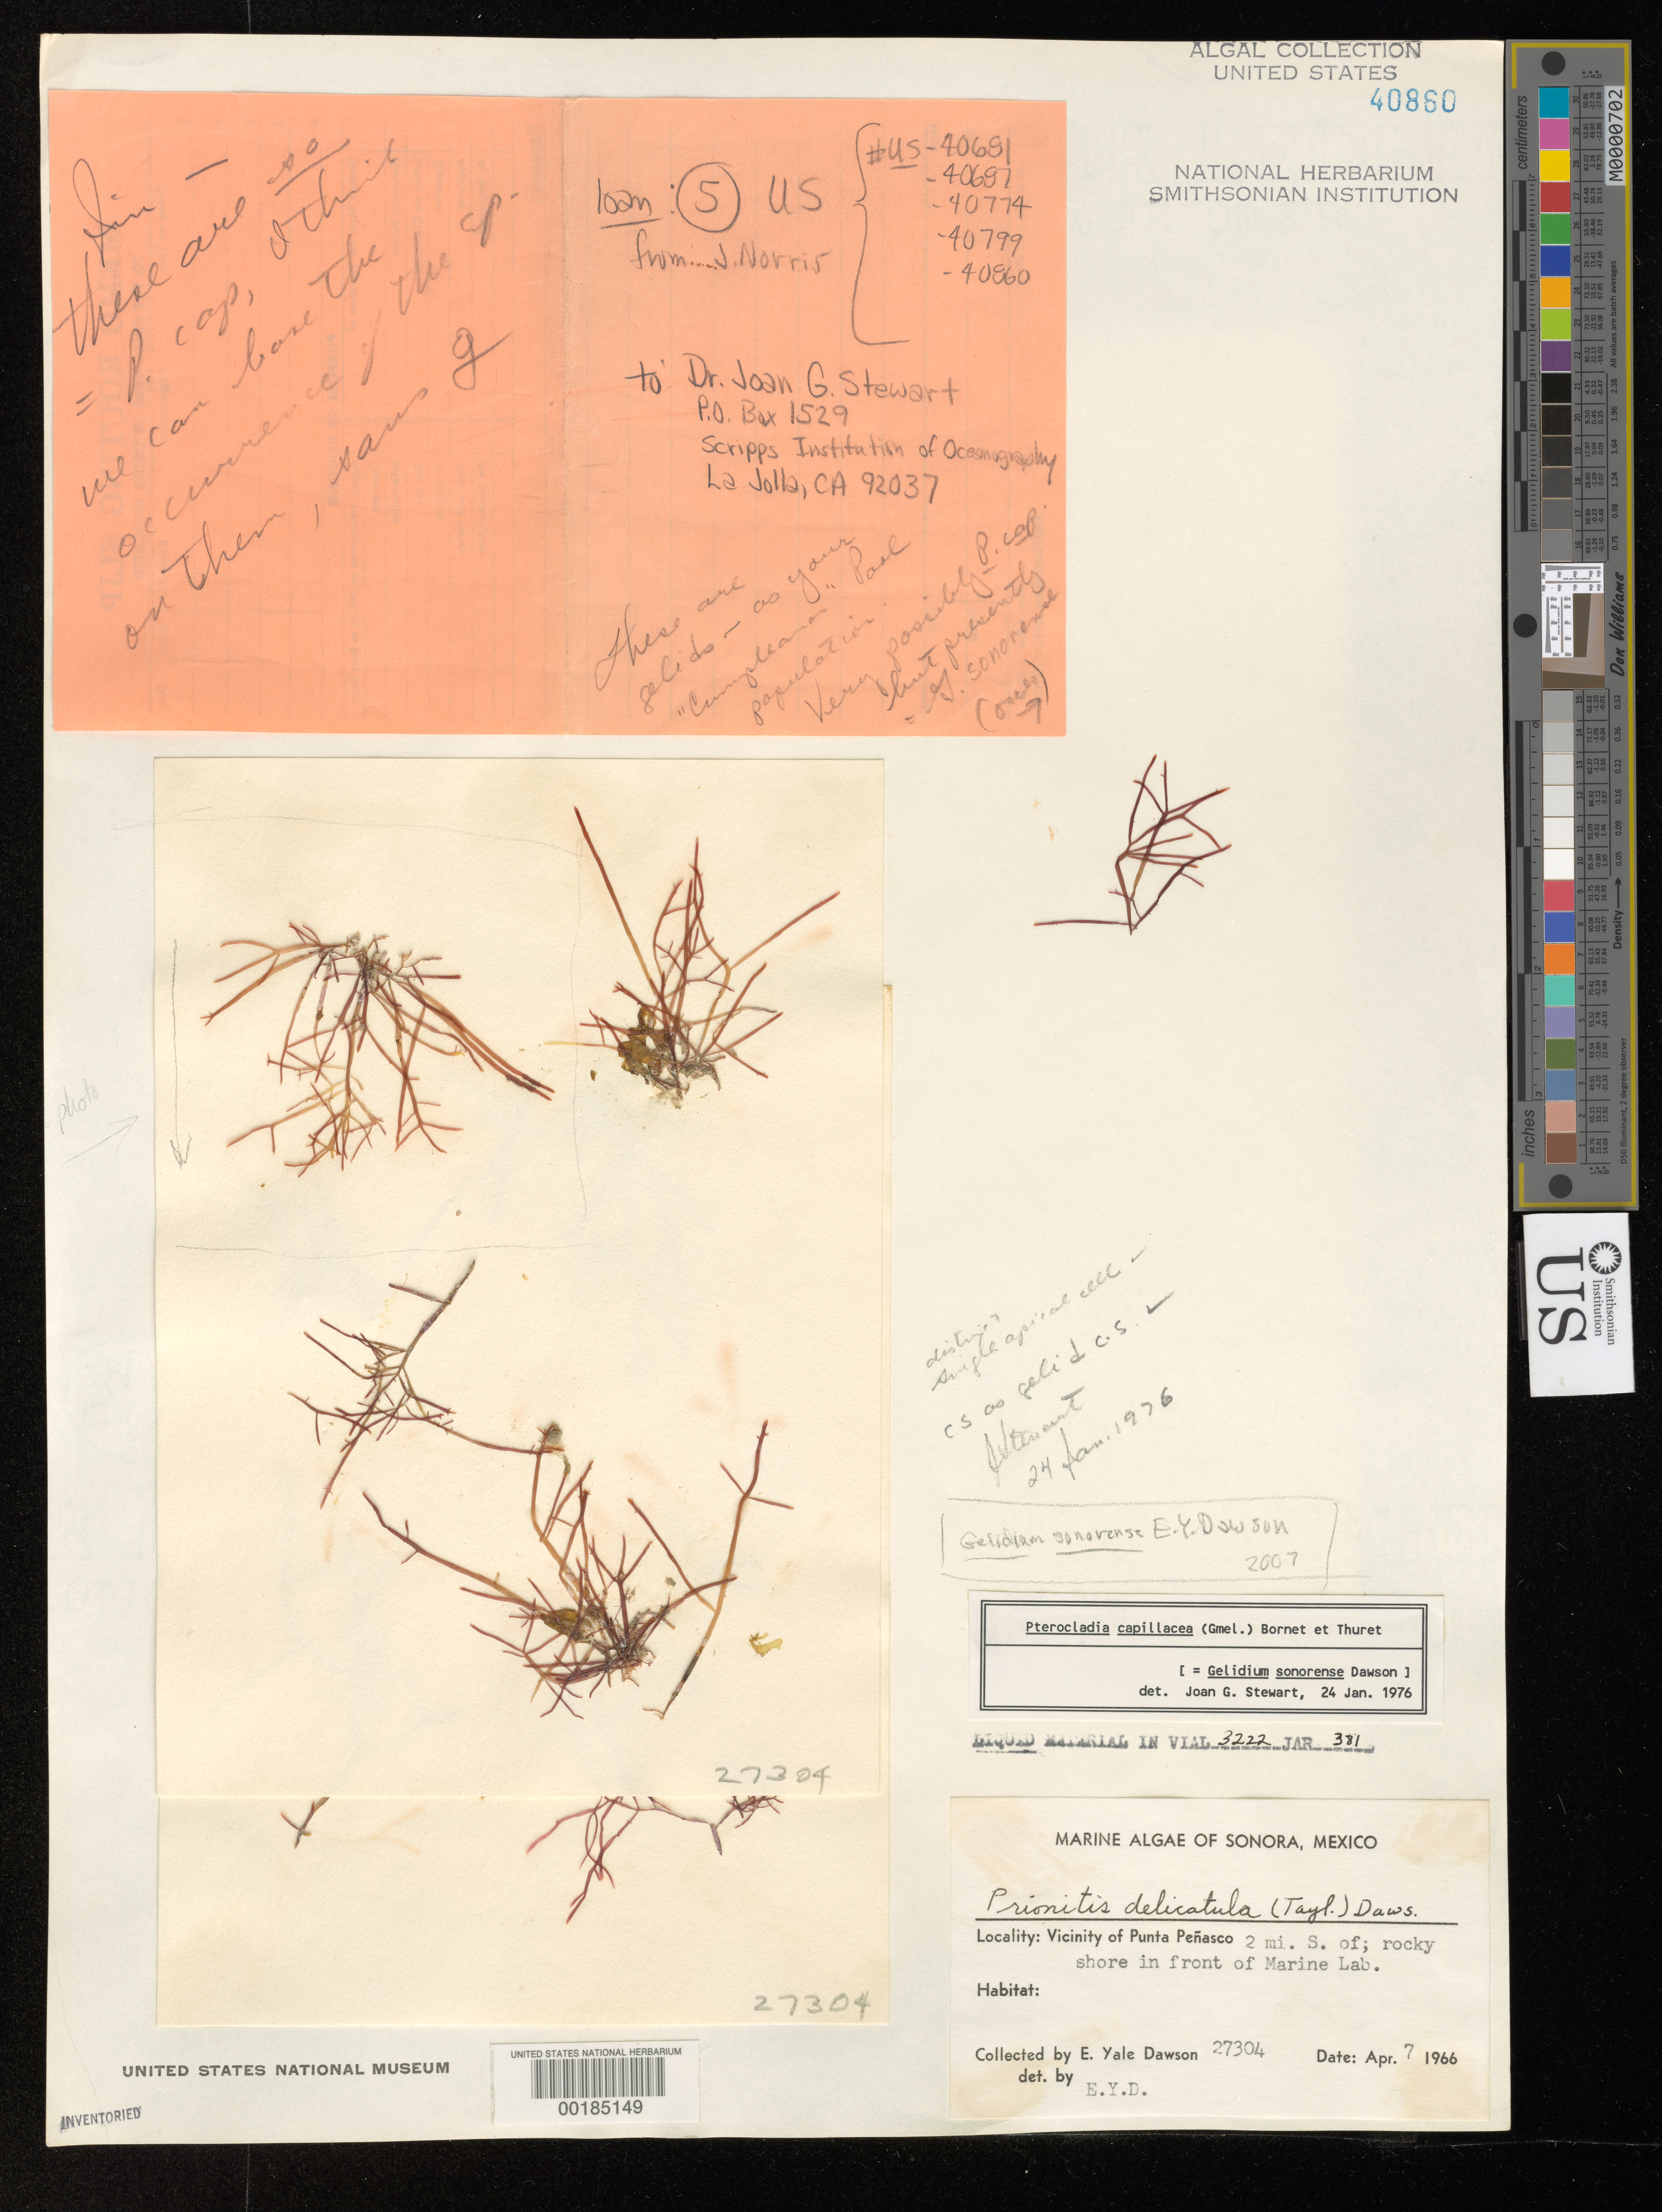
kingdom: Plantae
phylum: Rhodophyta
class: Florideophyceae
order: Gelidiales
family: Pterocladiaceae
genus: Pterocladia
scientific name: Pterocladia sonorensis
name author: (E.Y. Dawson) J.G.Stewart & J.N. Norris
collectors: E. Y. Dawson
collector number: EYD 27304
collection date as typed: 07 Apr 1966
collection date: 1966-04-07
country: Mexico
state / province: Sonora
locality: Marine laboratory shore, 2 miles south of Punta Penasco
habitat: rocky shore.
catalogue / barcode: US 40860